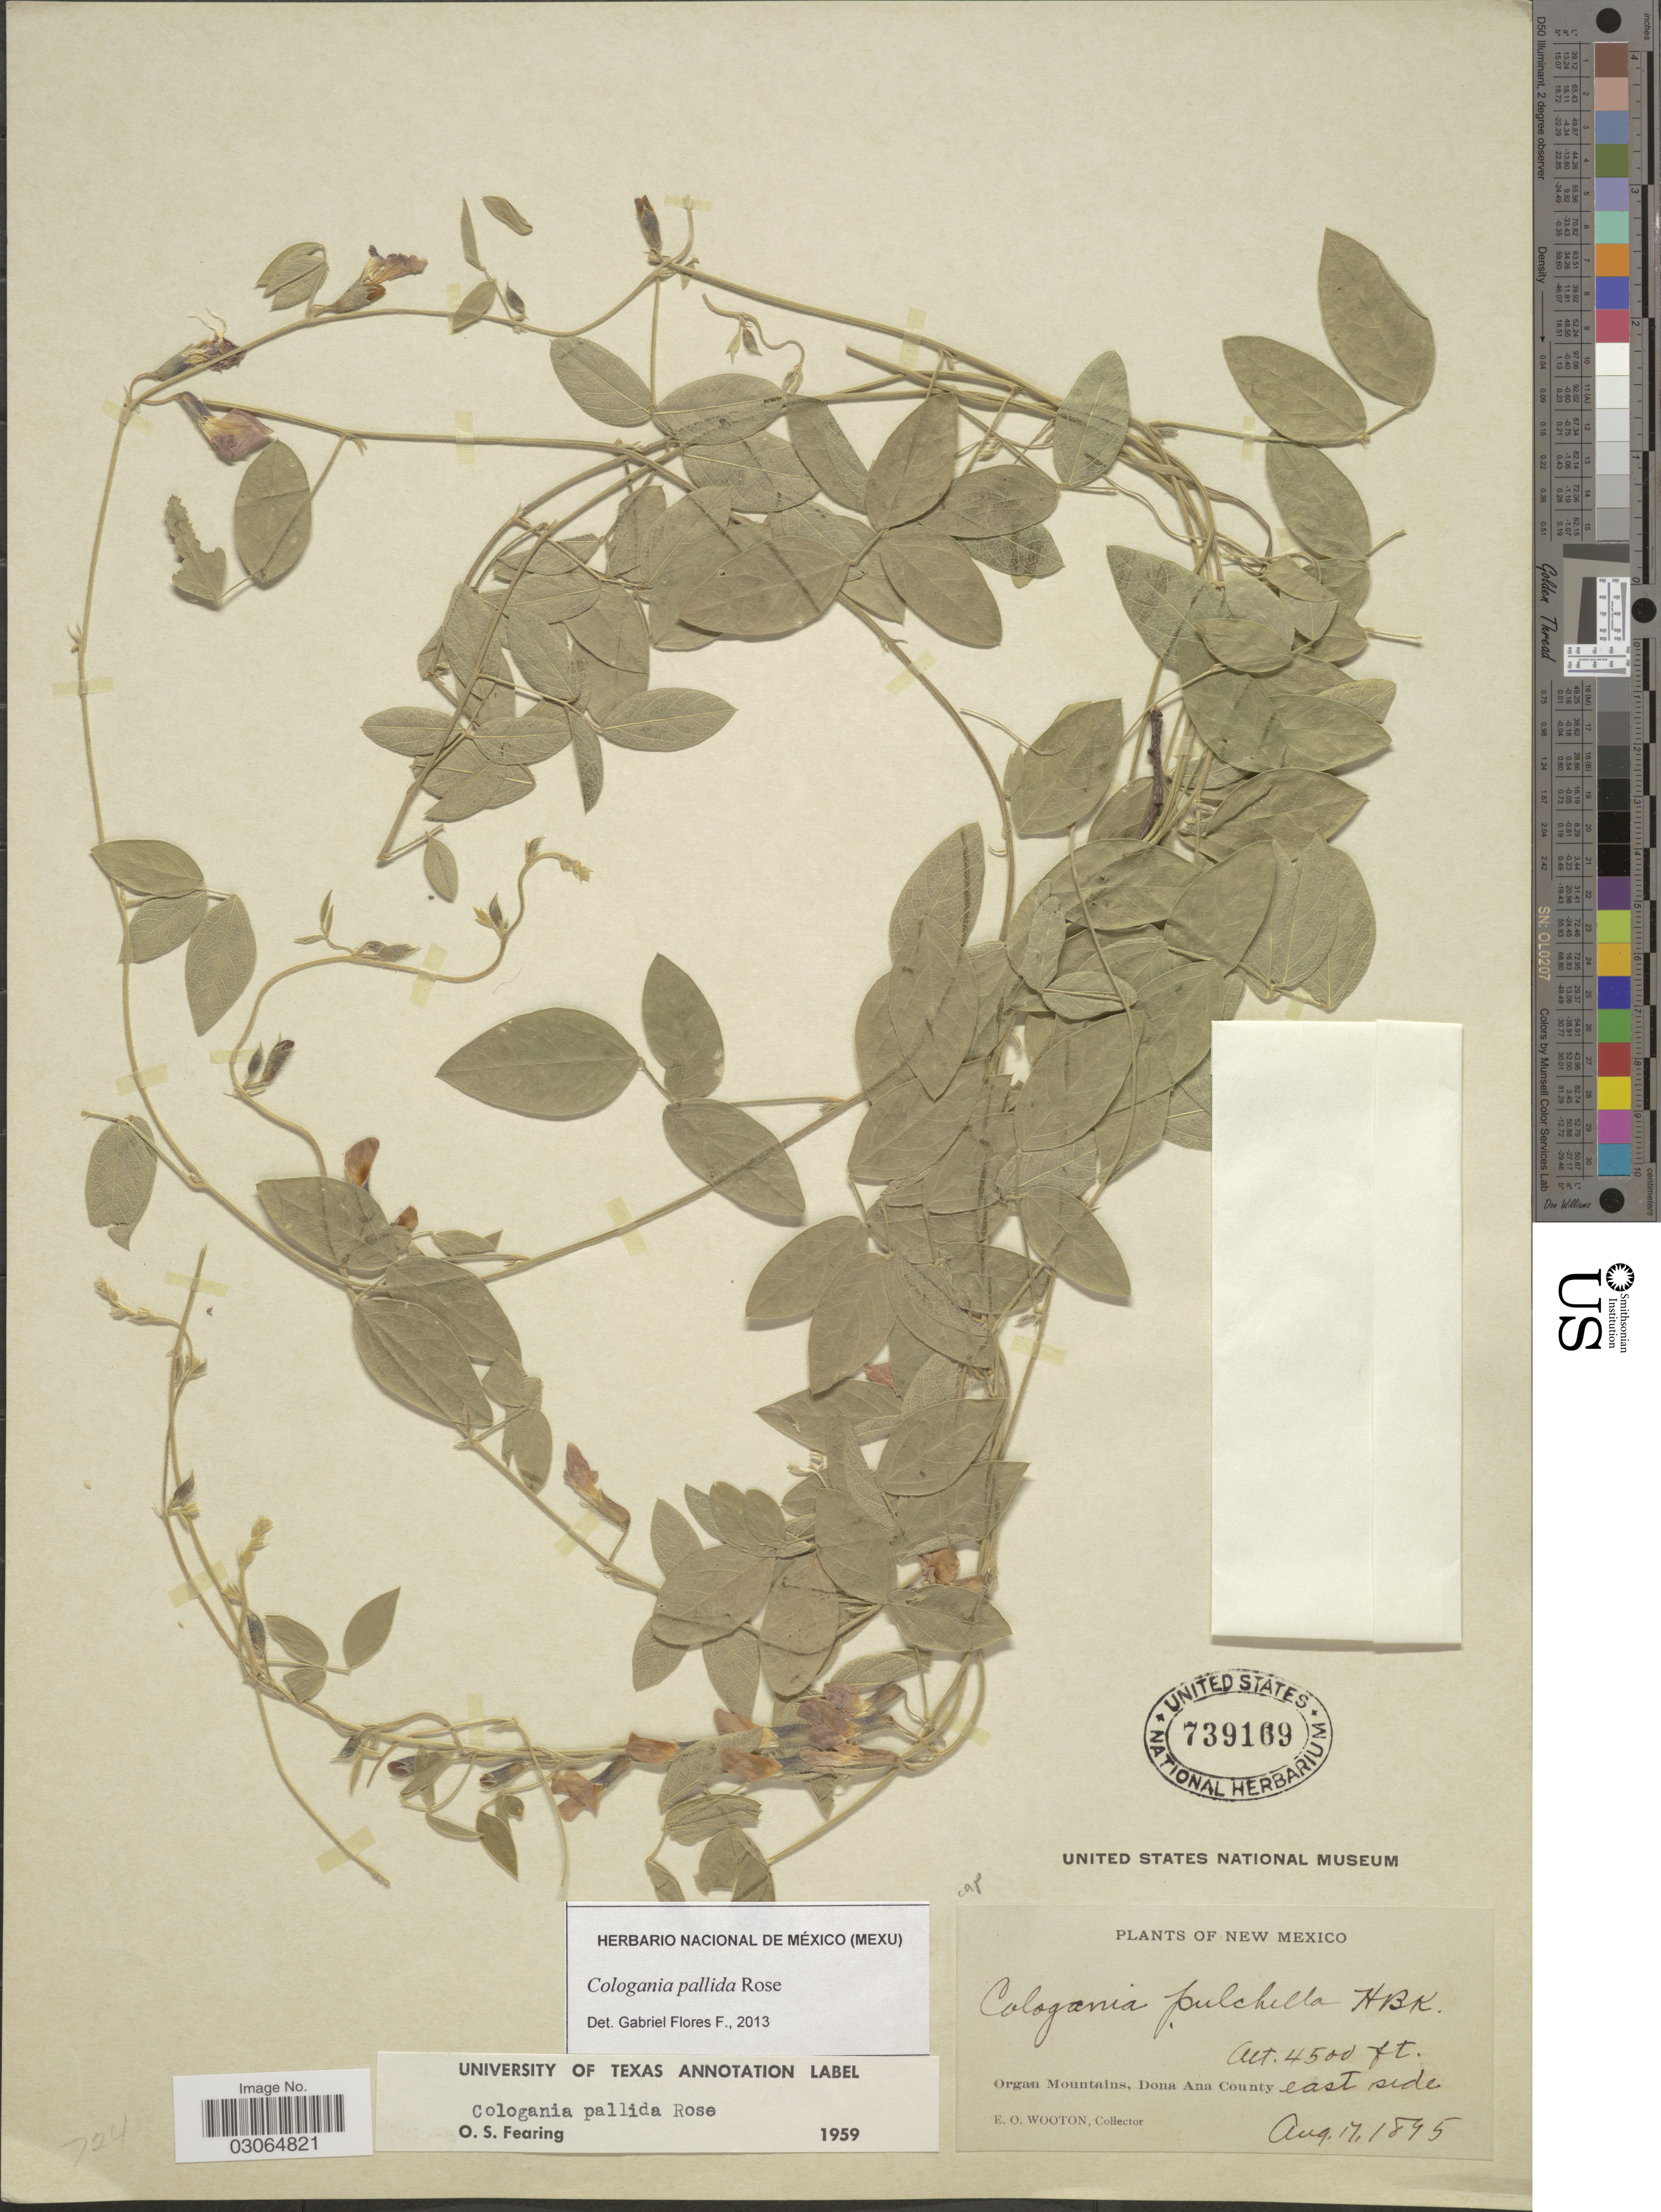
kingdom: Plantae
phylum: Tracheophyta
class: Magnoliopsida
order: Fabales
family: Fabaceae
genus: Cologania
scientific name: Cologania pallida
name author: Rose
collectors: E. O. Wooton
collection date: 1895-08-17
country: United States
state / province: New Mexico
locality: Organ Mountains, Dona Ana County east side.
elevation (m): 1372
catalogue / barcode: US 739169